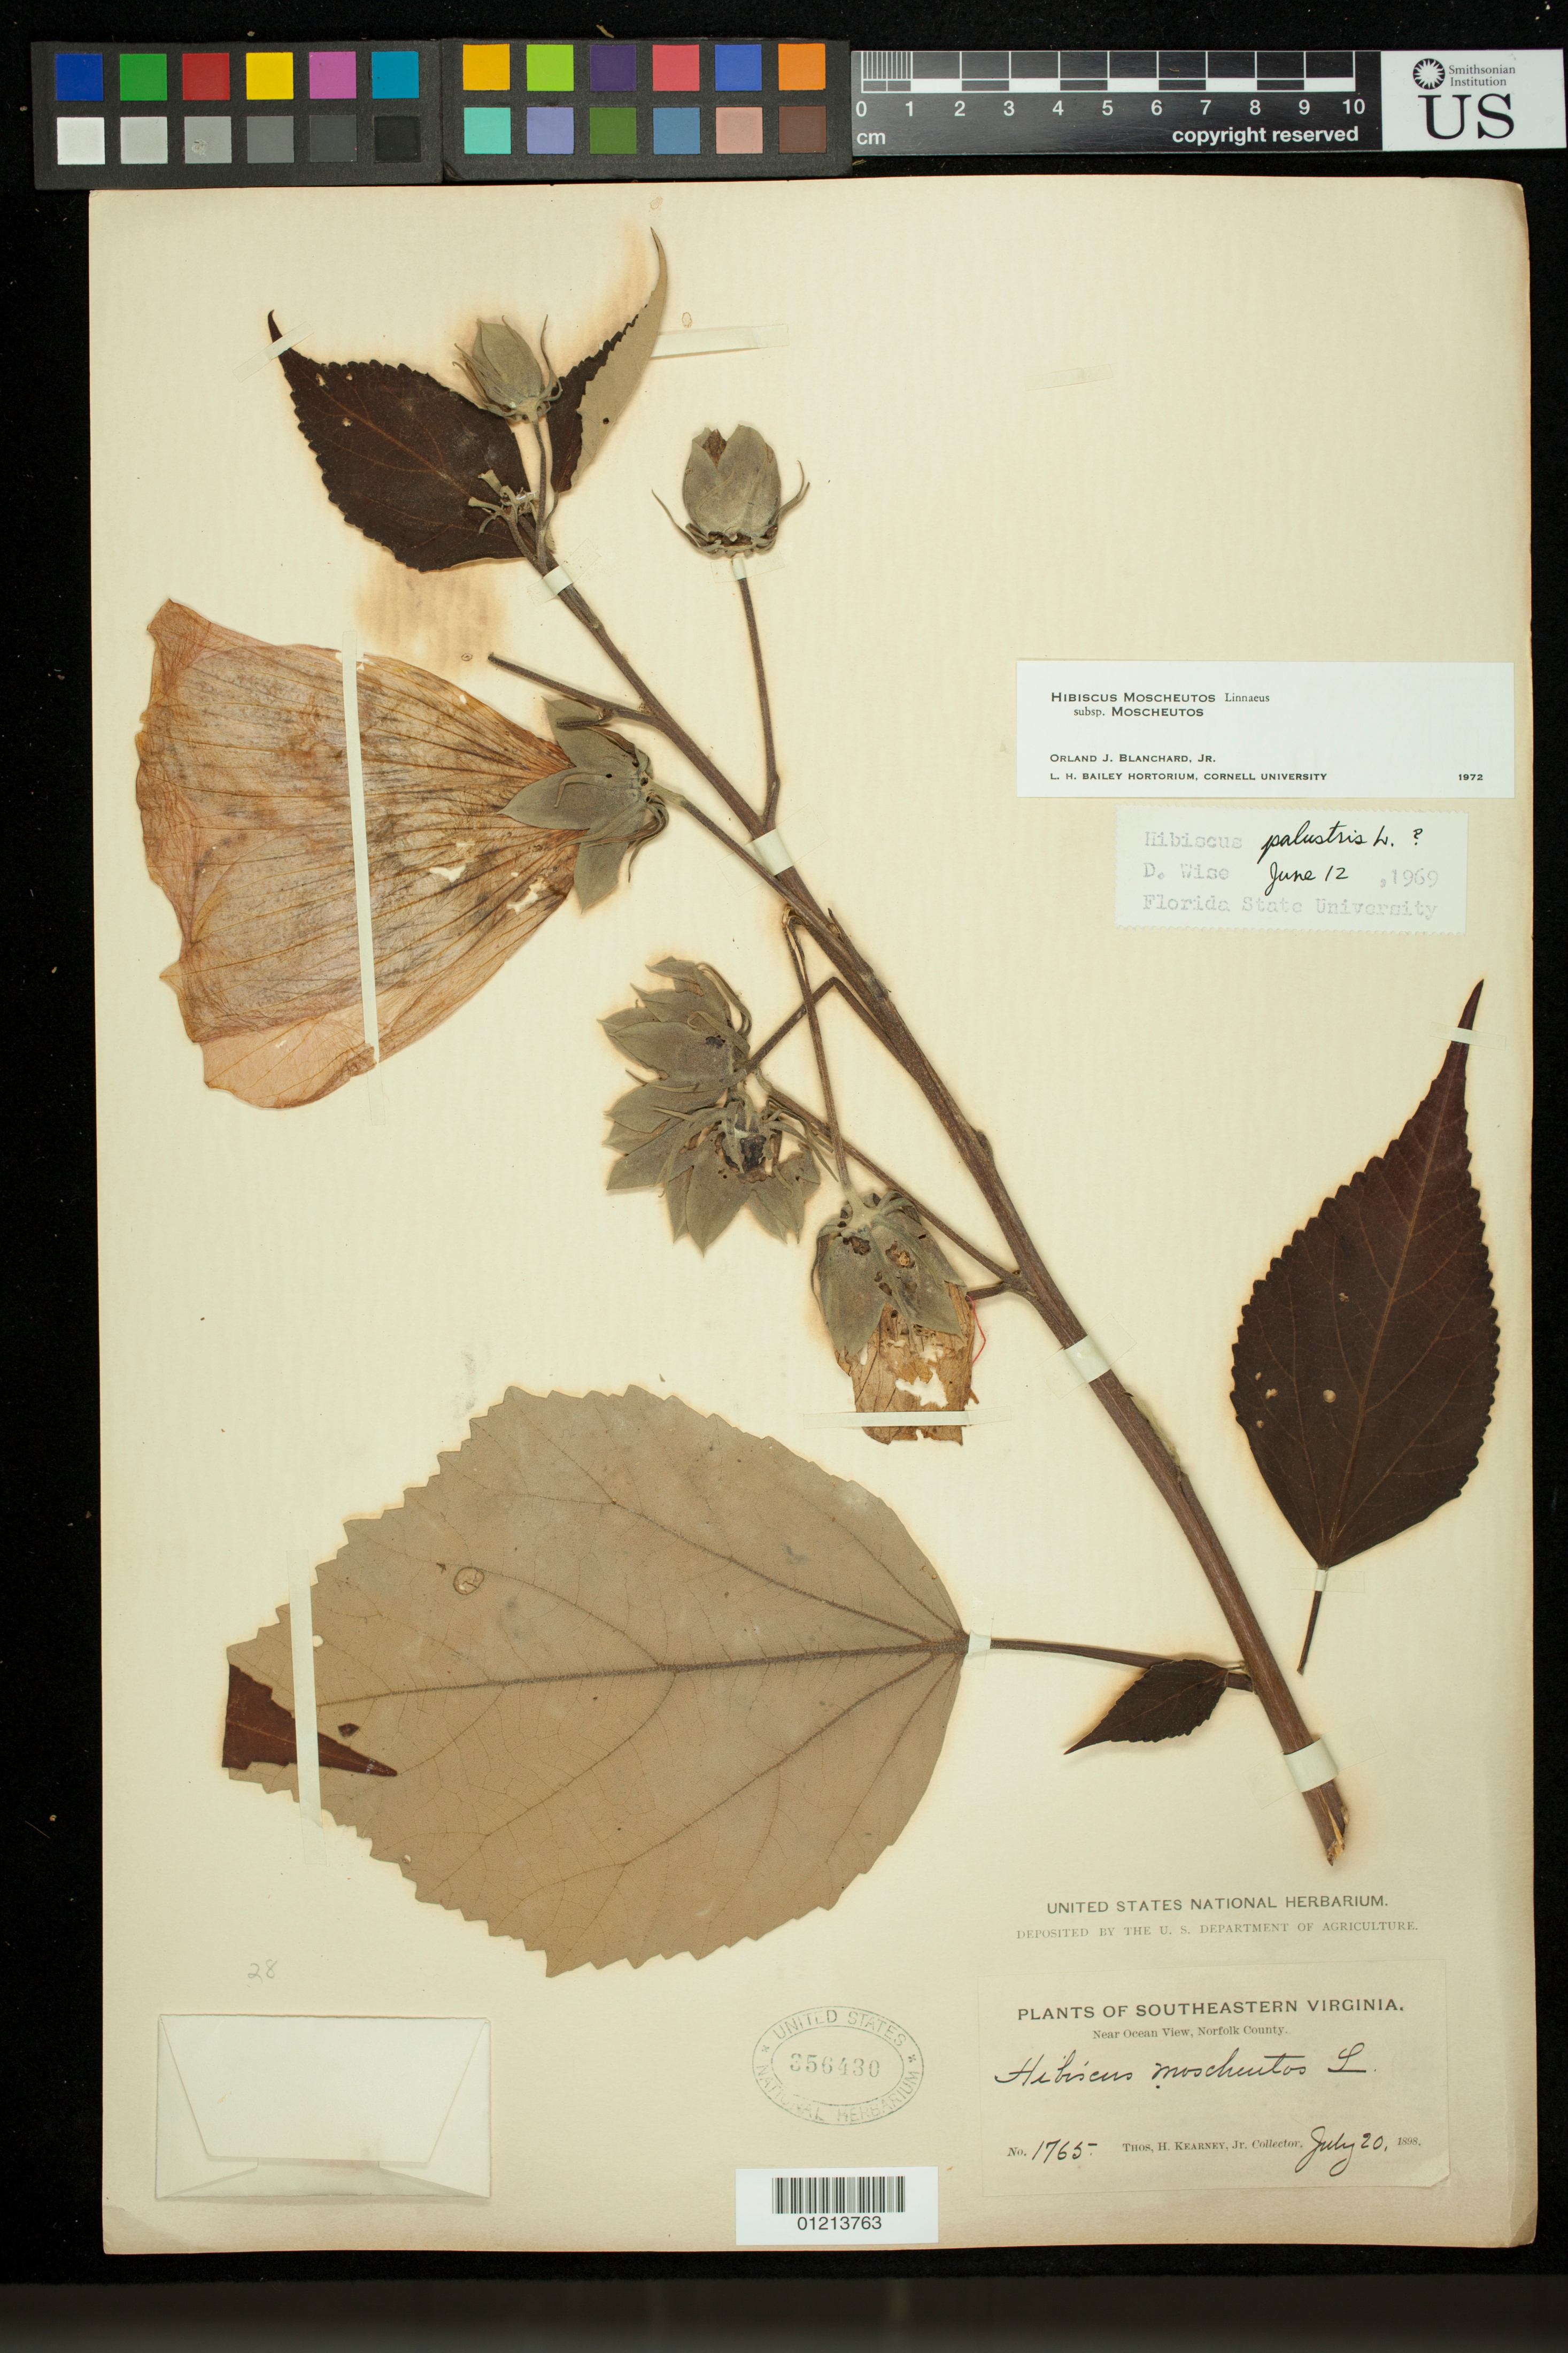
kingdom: Plantae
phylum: Tracheophyta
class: Magnoliopsida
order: Malvales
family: Malvaceae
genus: Hibiscus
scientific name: Hibiscus moscheutos subsp. moscheutos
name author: L.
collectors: T. H. Kearney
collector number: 1765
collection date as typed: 20 Jul 1898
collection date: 1898-07-20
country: United States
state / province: Virginia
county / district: City of Norfolk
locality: Southeastern Virginia: Near Ocean View, Norfolk County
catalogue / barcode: US 356430